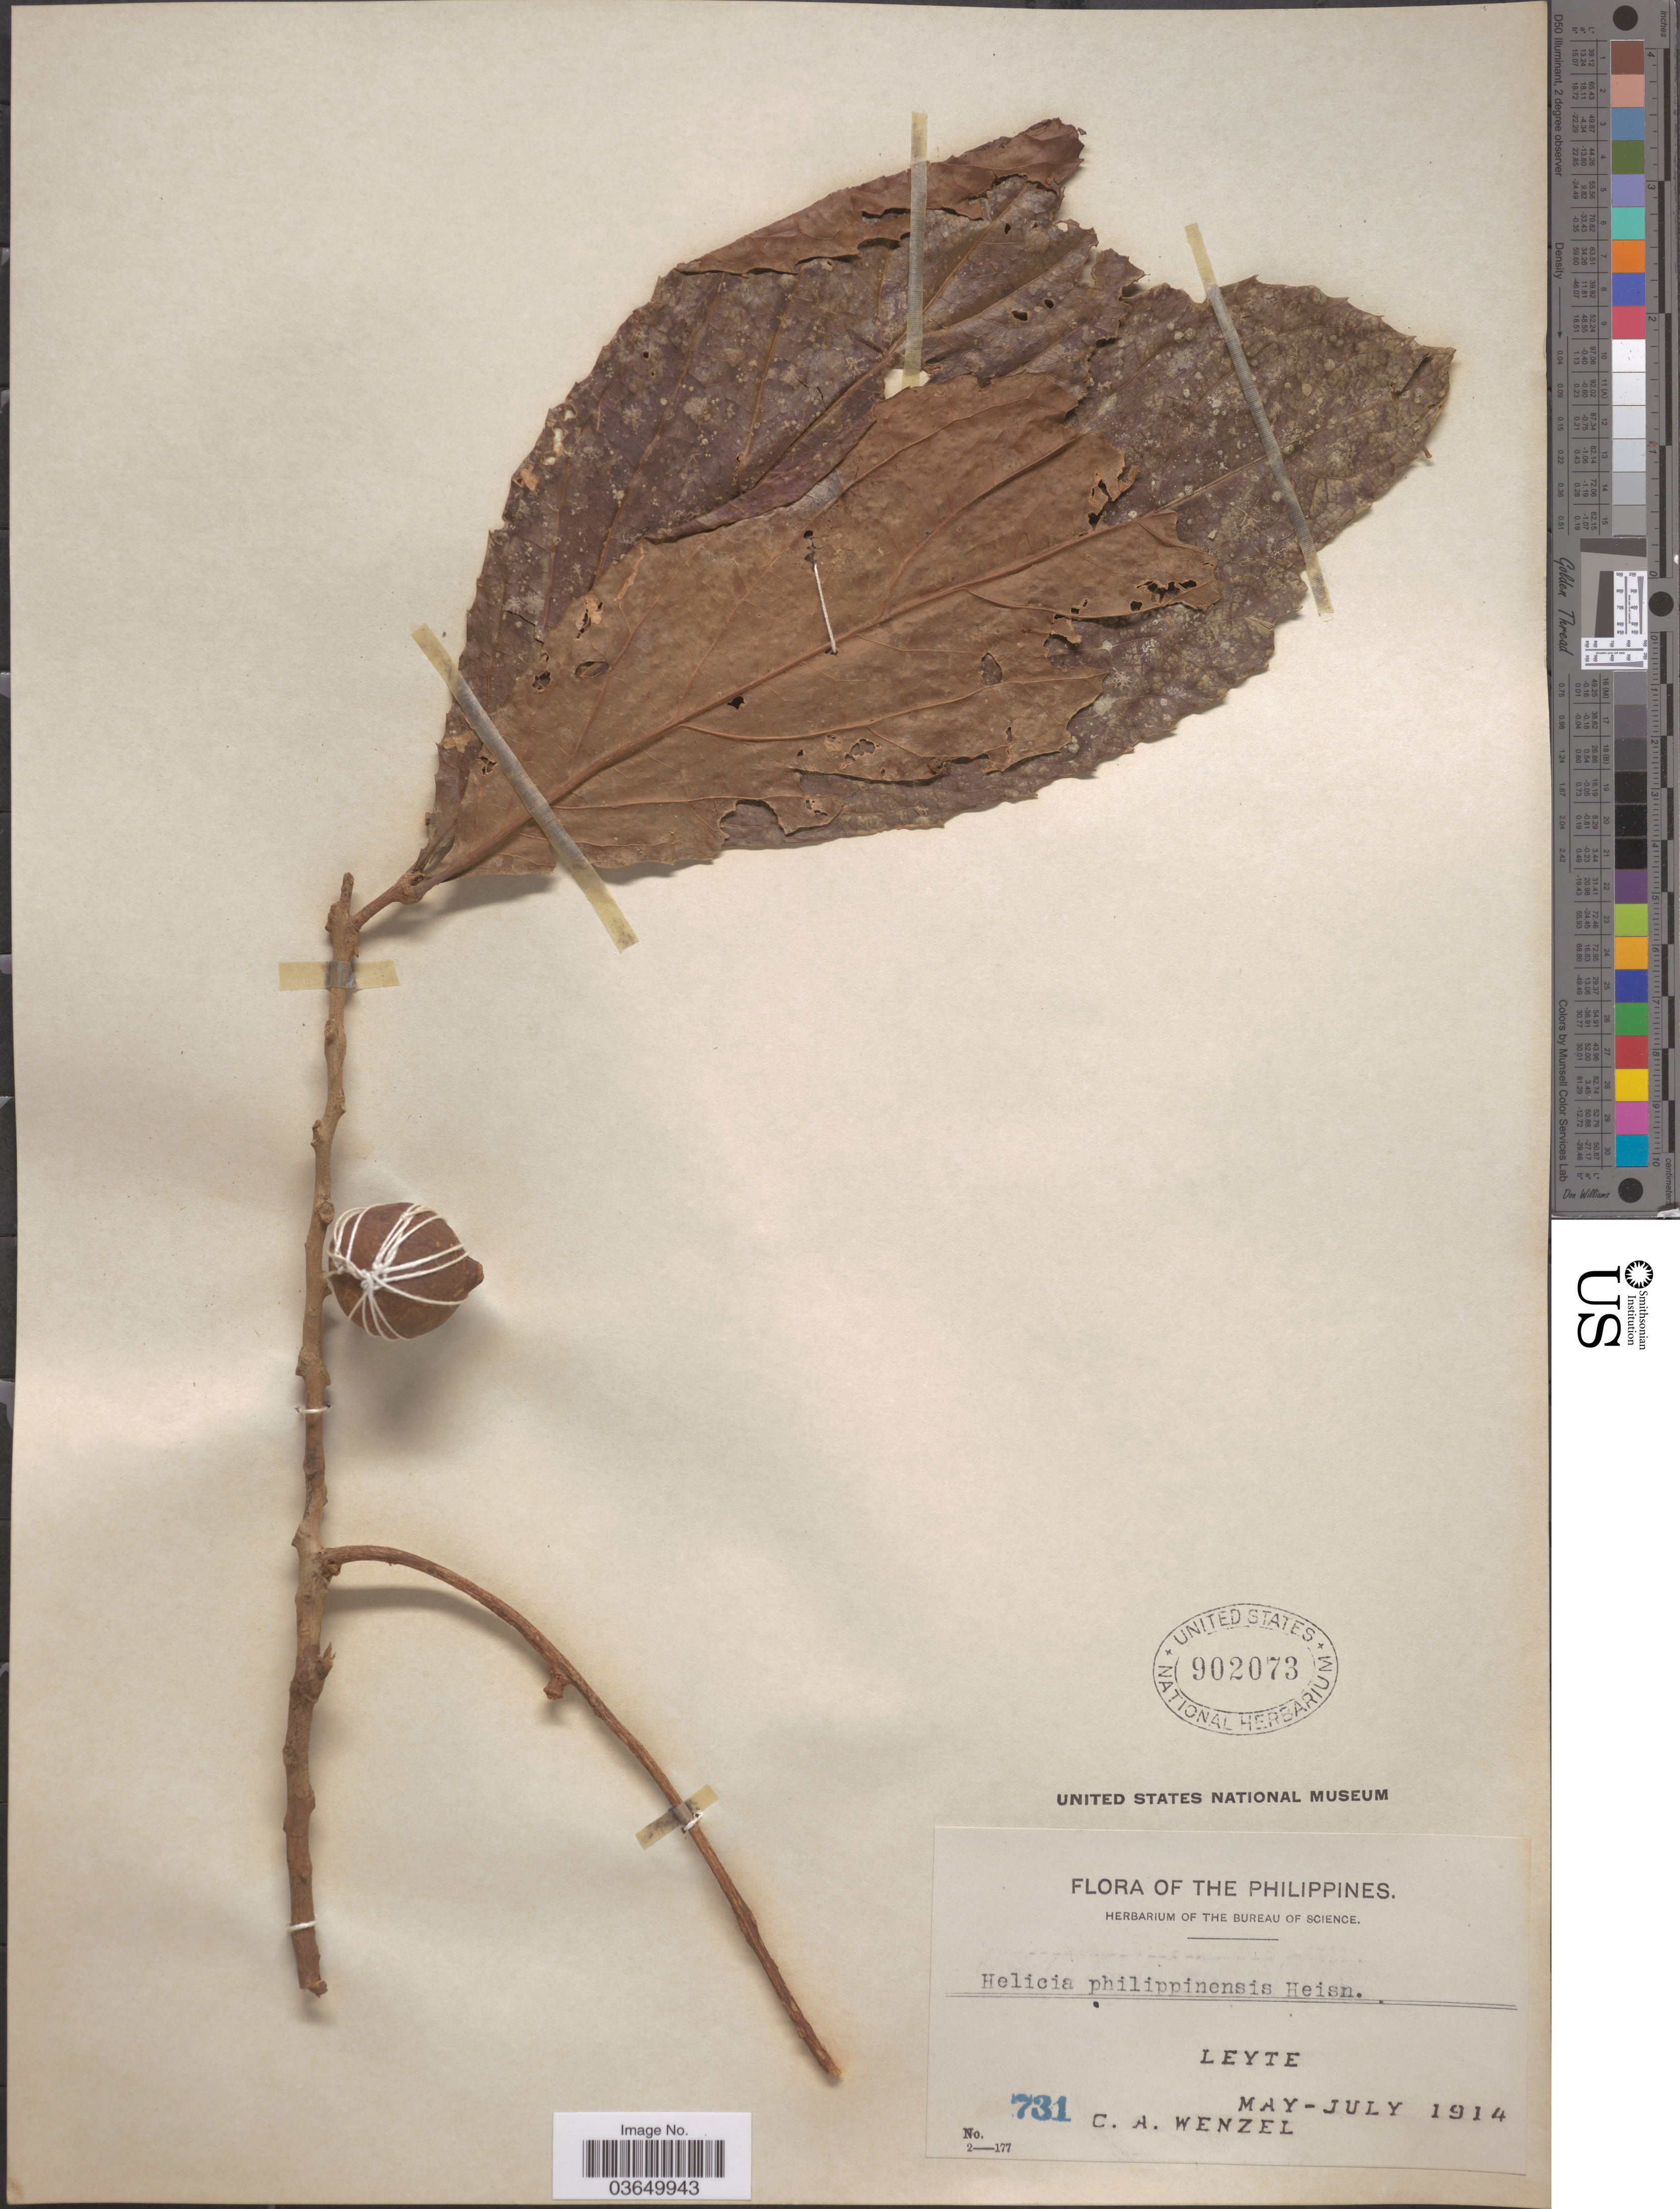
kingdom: Plantae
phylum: Tracheophyta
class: Magnoliopsida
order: Proteales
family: Proteaceae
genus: Helicia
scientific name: Helicia cumingiana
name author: C. Presl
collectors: C. Wenzel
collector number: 731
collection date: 1914-05/1914-07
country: Philippines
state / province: Eastern Visayas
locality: Leyte.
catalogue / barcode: US 902073